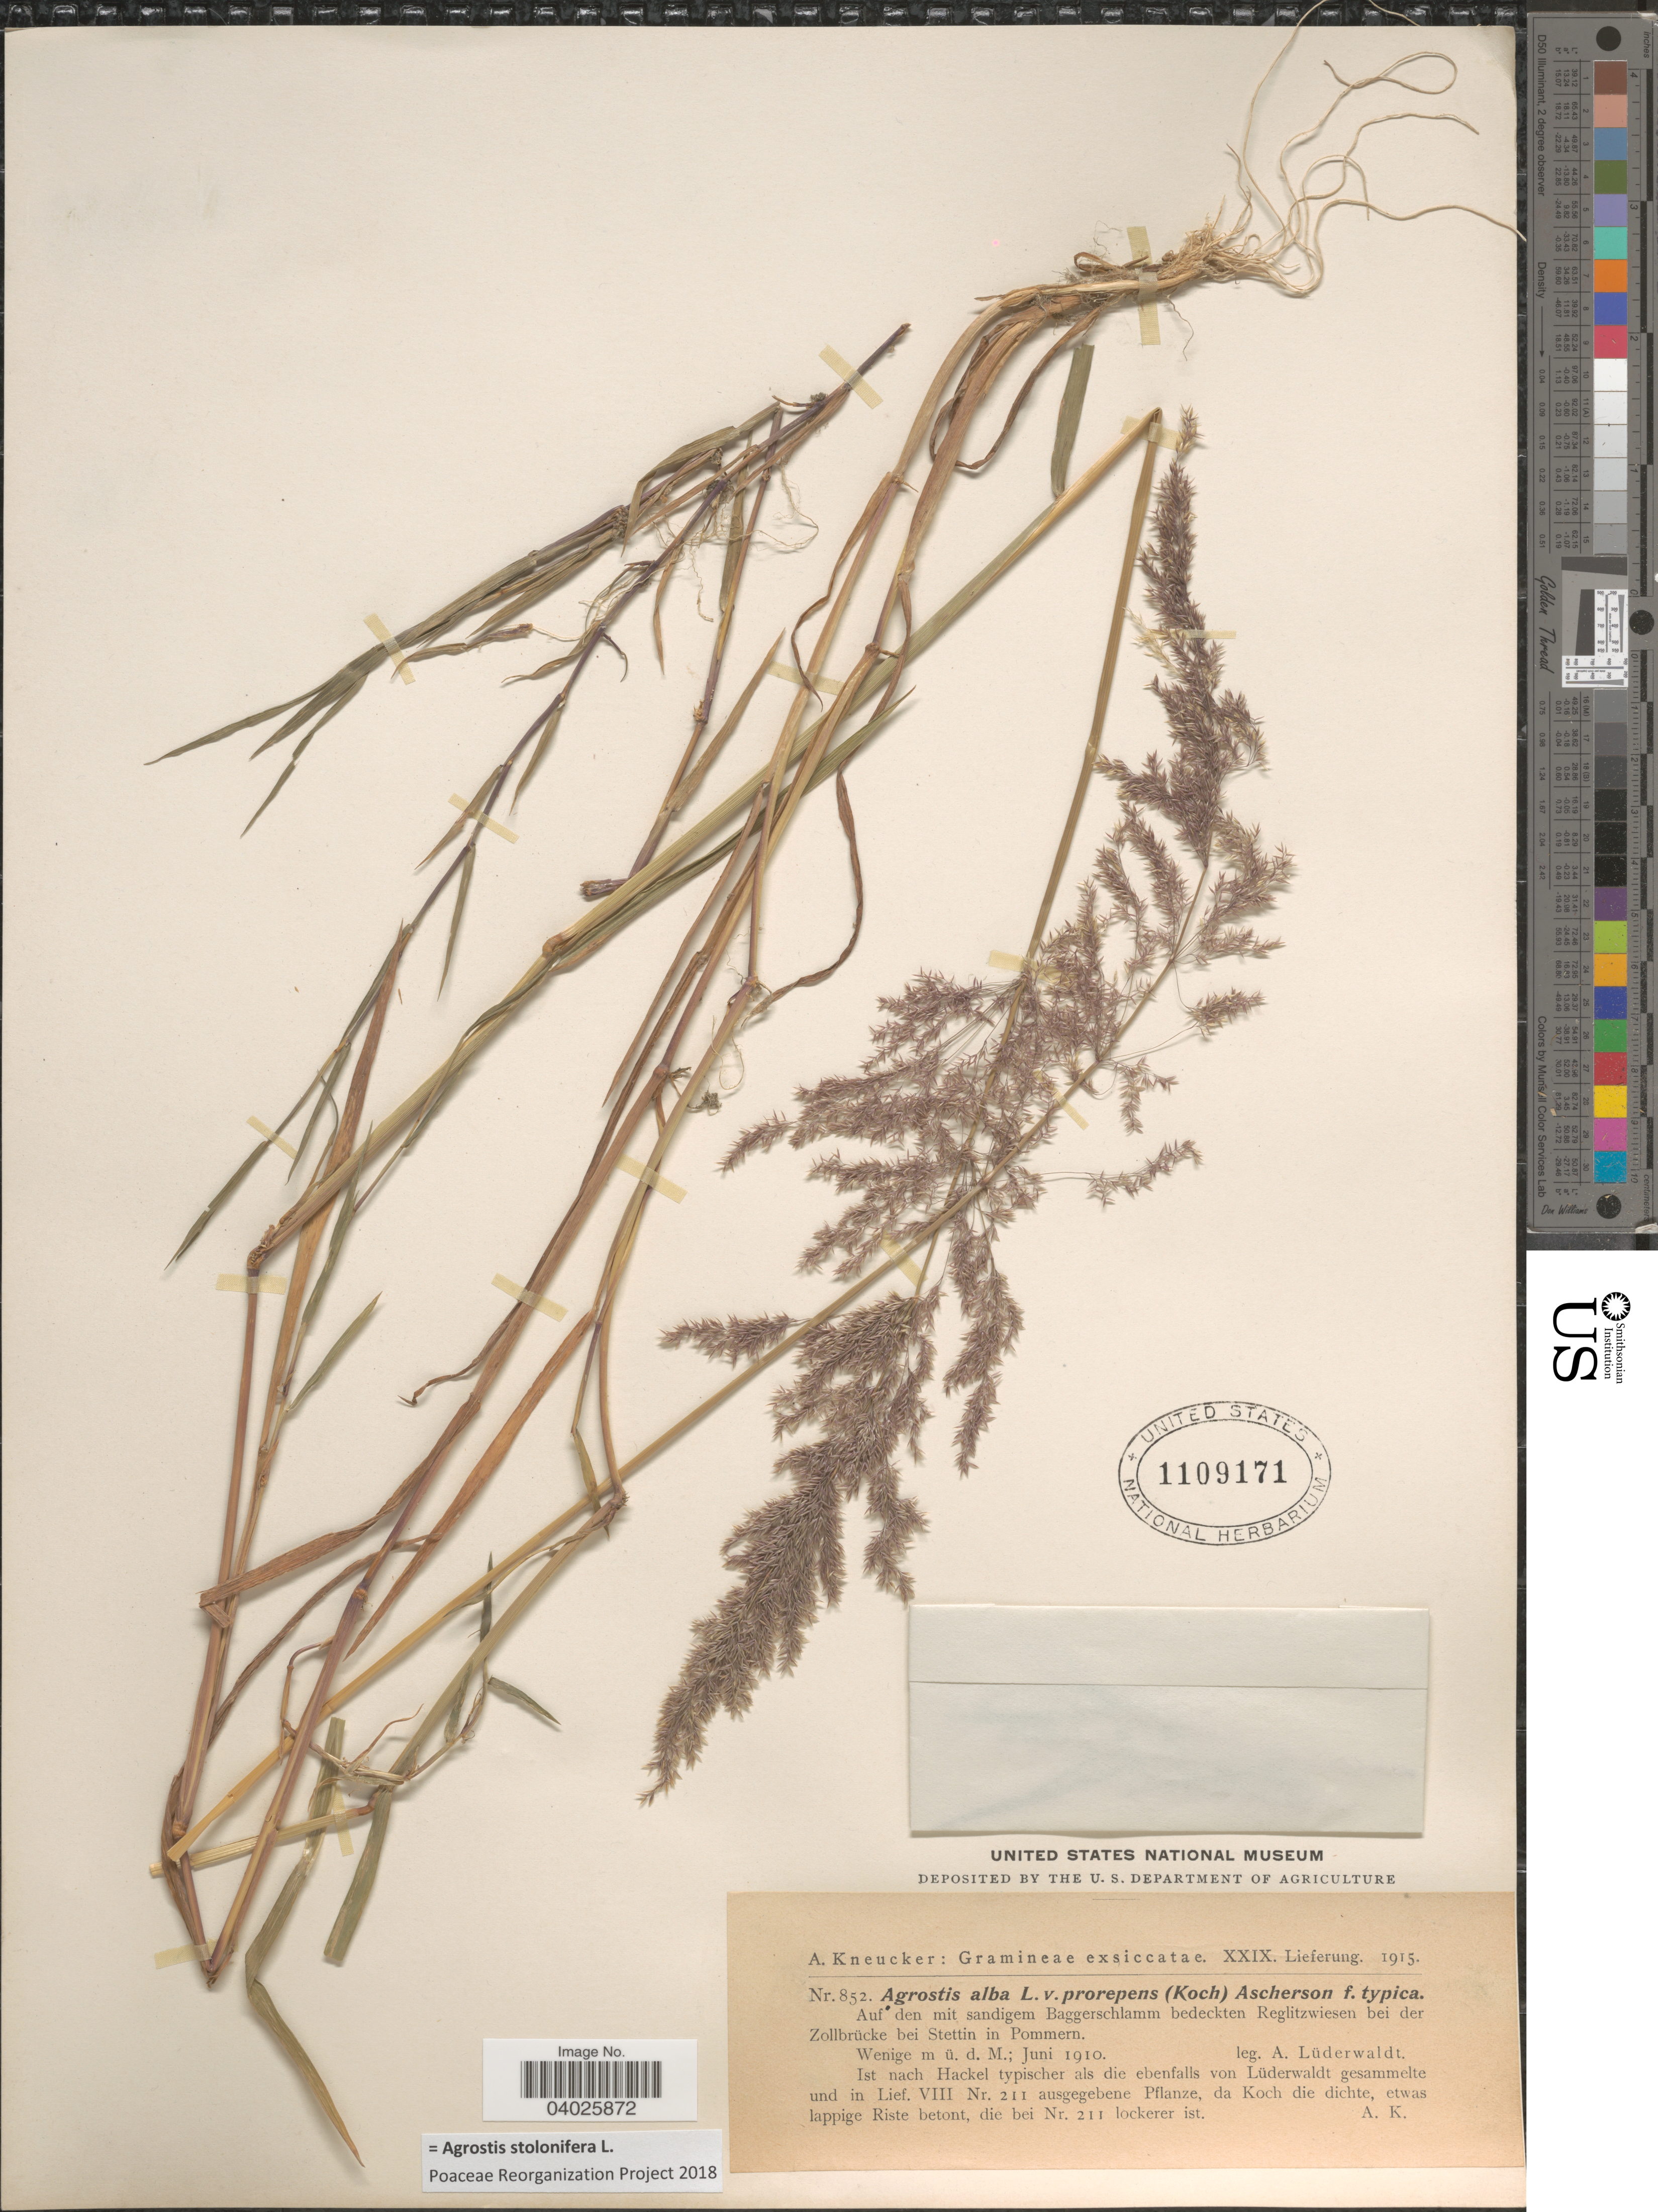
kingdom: Plantae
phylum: Tracheophyta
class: Liliopsida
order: Poales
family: Poaceae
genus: Agrostis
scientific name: Agrostis stolonifera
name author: L.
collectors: A. Lüderwaldt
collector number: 852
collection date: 1910-06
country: Poland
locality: Auf den mit sandigem Baggerschlamm bedeckten Reglitzwiesen bei der Zollbrücke bei Stettin in Pommern.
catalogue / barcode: US 1109171